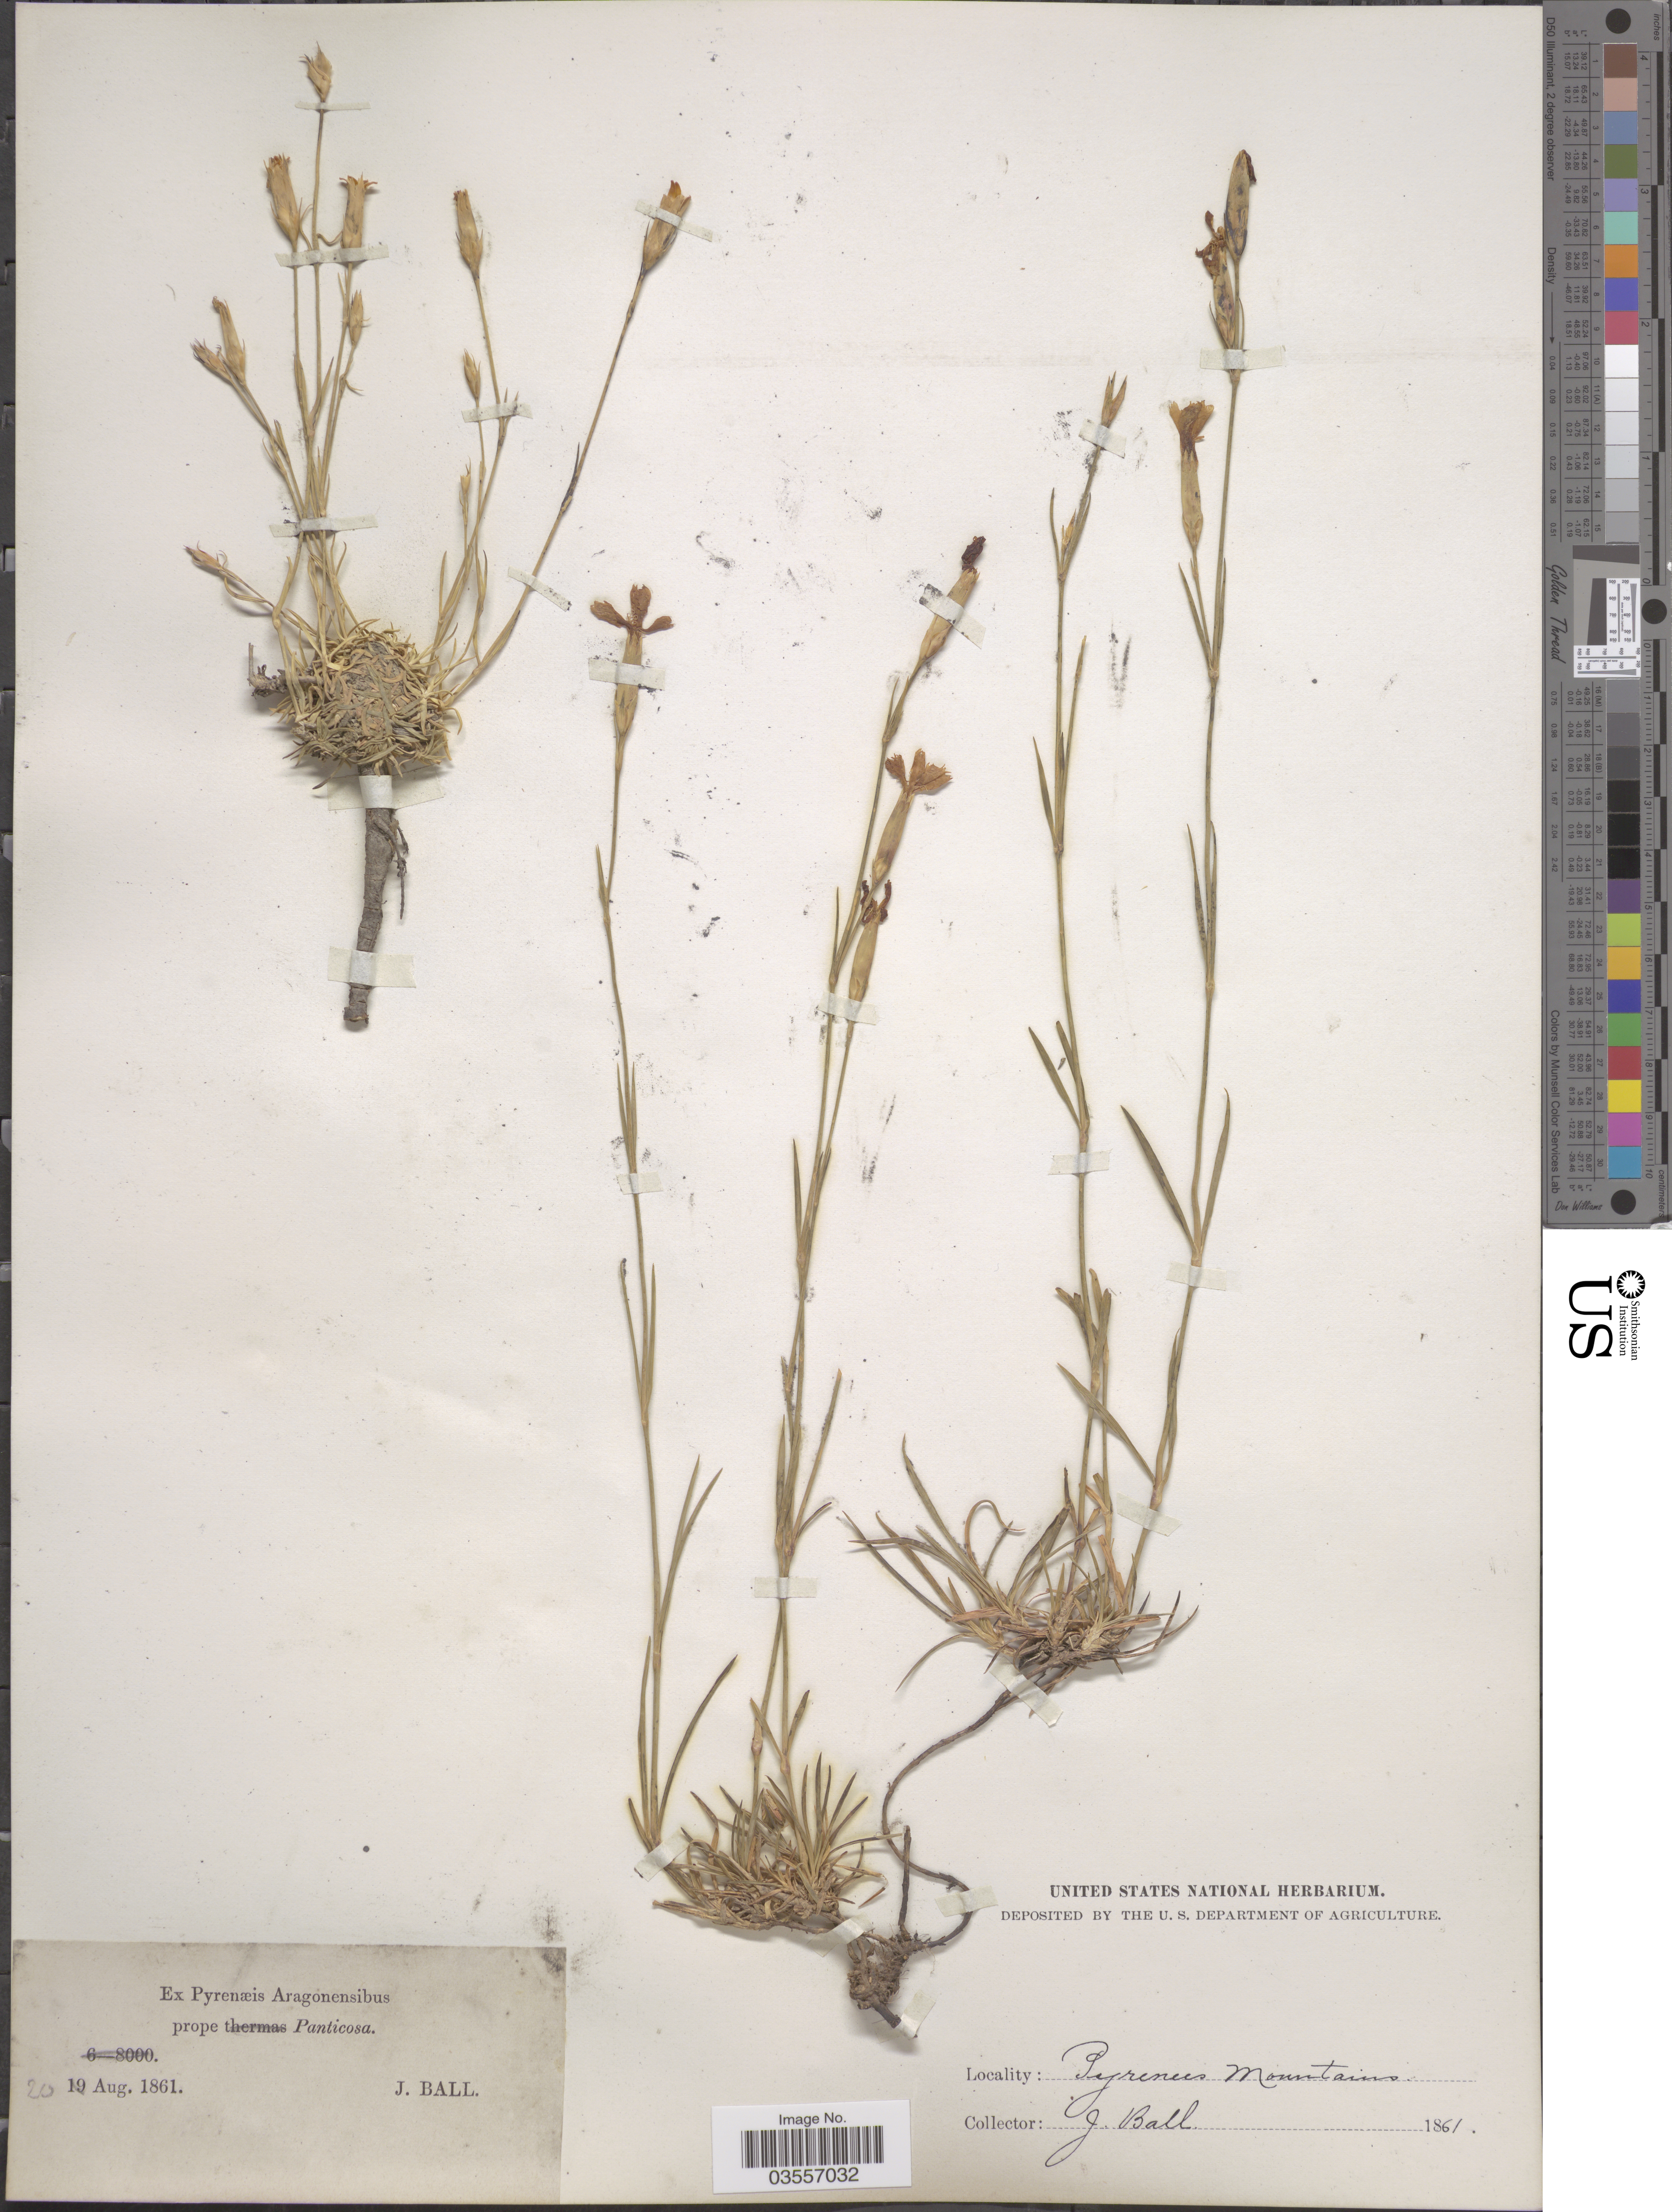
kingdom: Plantae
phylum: Tracheophyta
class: Magnoliopsida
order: Caryophyllales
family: Caryophyllaceae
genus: Dianthus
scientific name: Dianthus sp.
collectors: J. Ball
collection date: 1861-08-20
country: Spain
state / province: Aragón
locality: Ex Pyrenæis Aragonensibus prope Panticosa. Pyrenees Mountains.